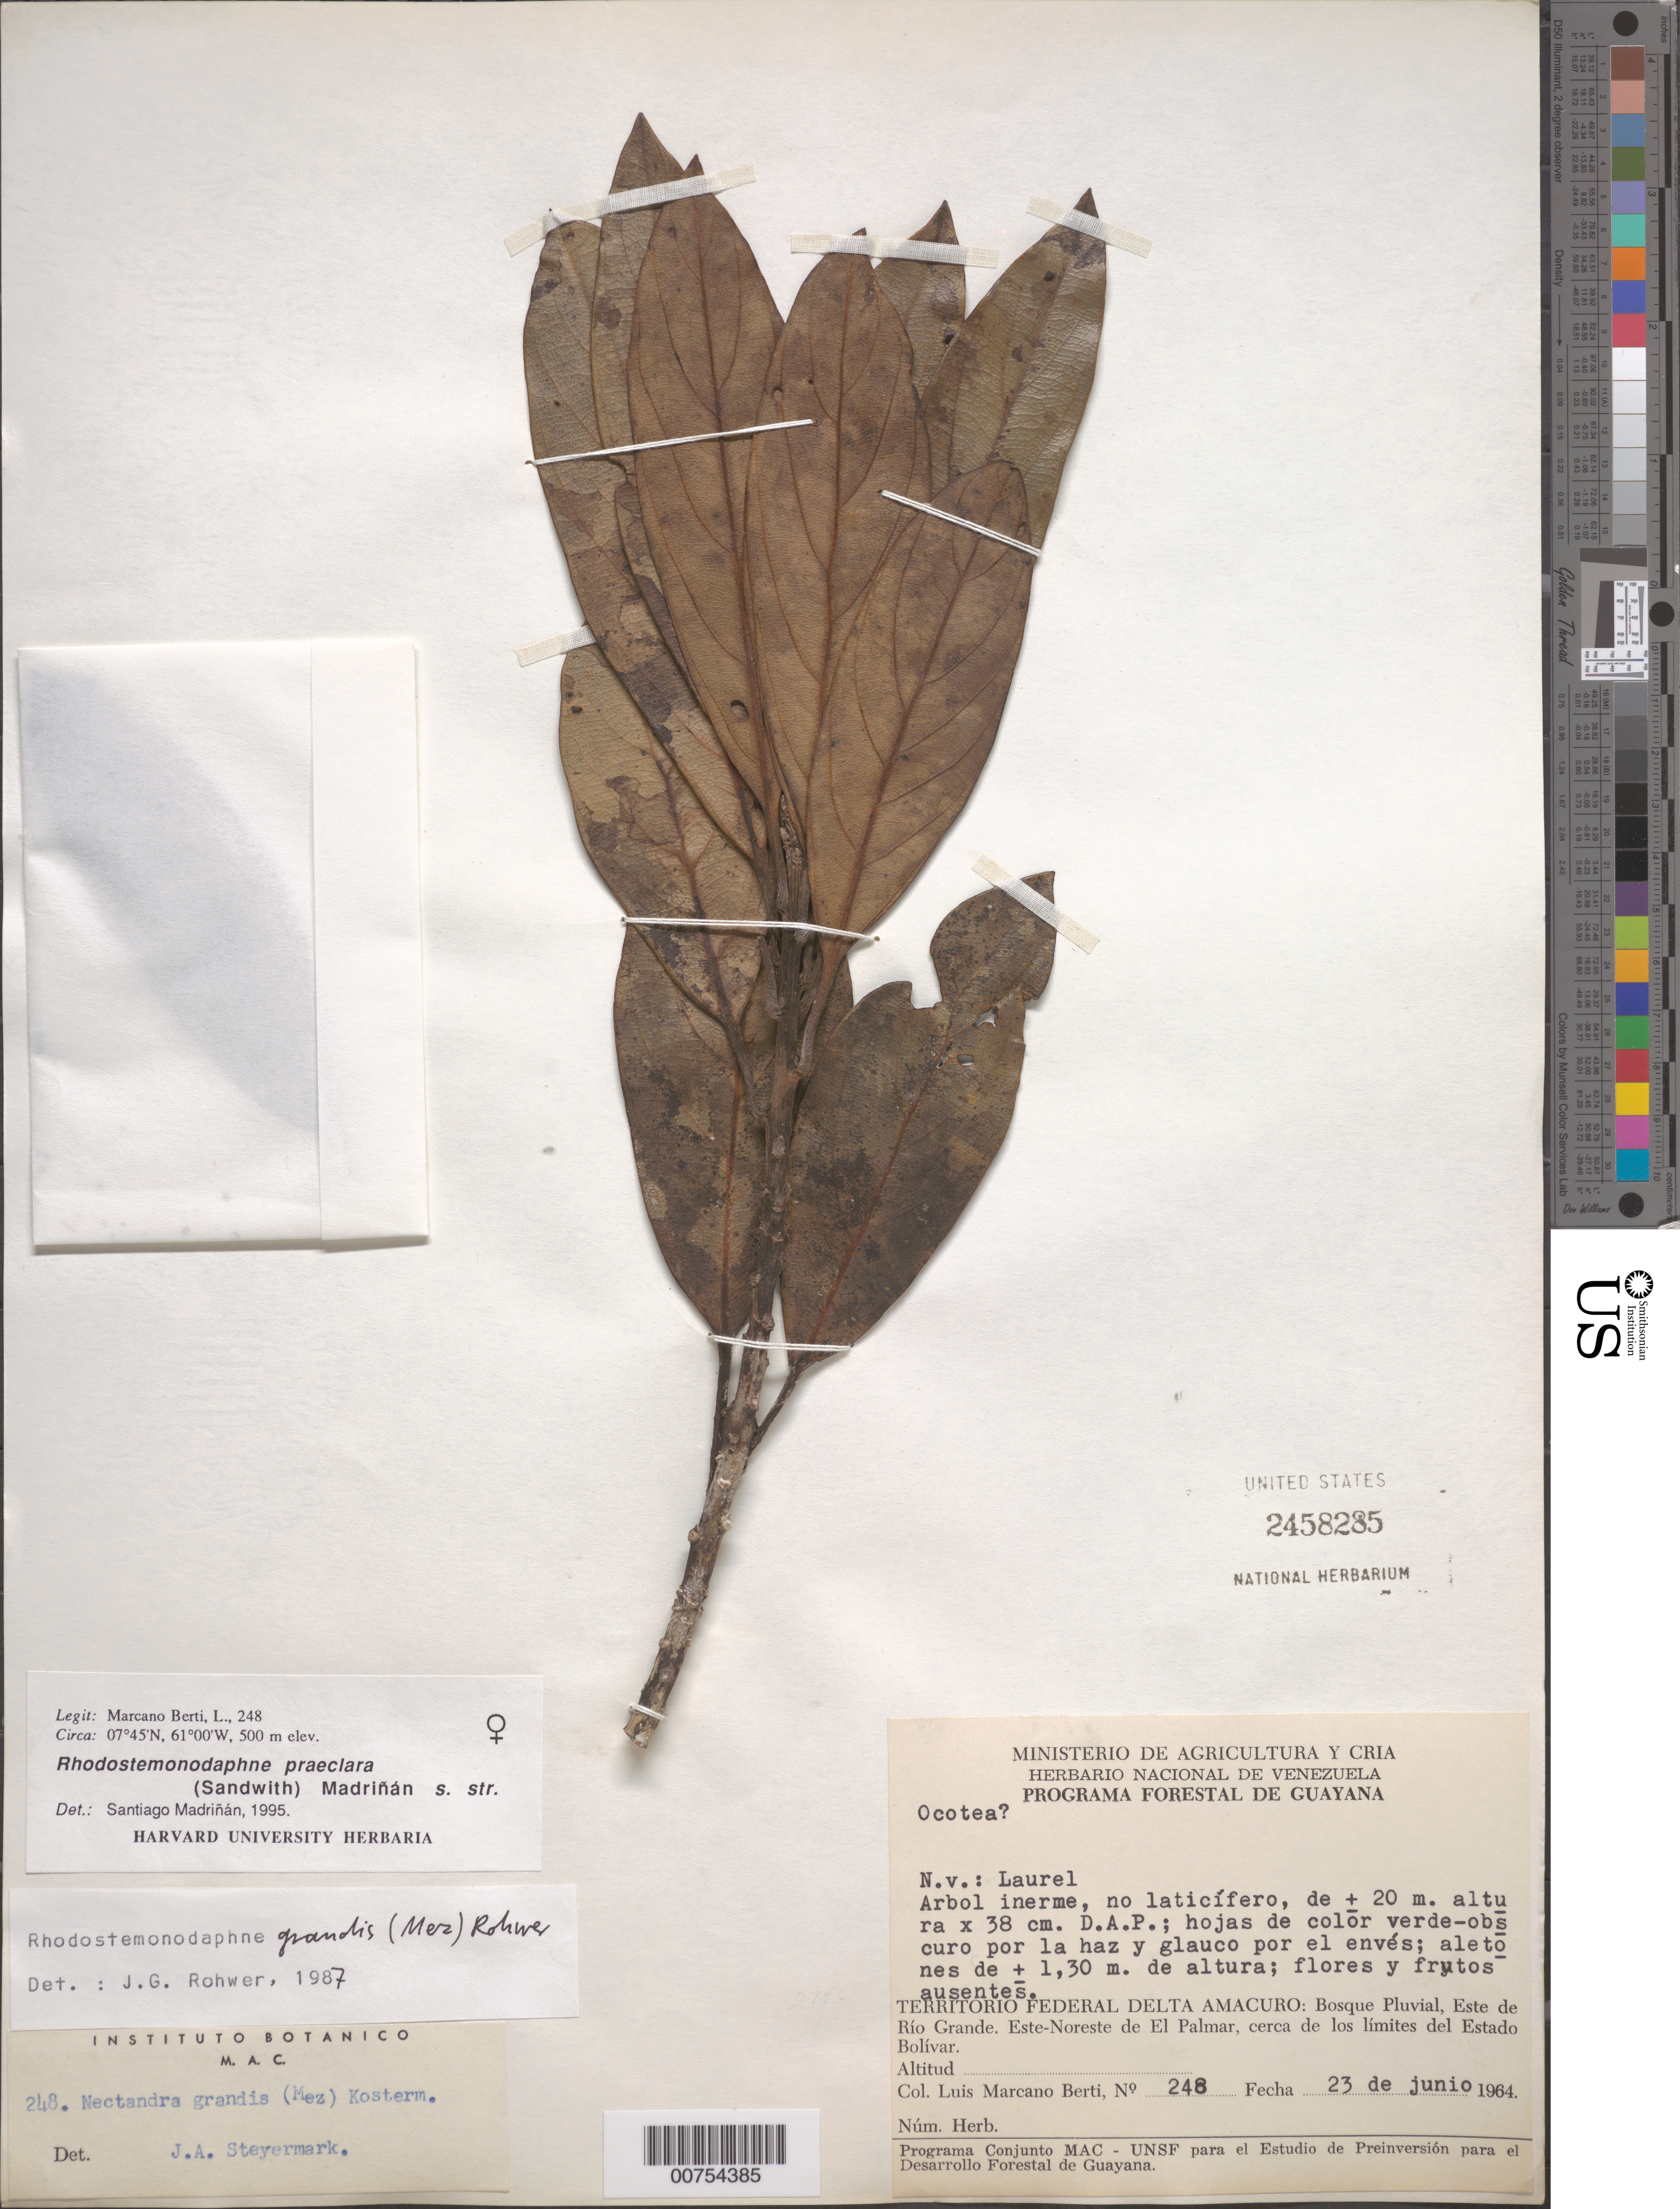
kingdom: Plantae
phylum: Tracheophyta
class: Magnoliopsida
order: Laurales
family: Lauraceae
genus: Rhodostemonodaphne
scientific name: Rhodostemonodaphne praeclara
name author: (Sandwith) Madriñán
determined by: Madriñán, S.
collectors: L. Marcano-Berti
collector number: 248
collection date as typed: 23-Jun-64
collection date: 1964-06-23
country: Venezuela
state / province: Delta Amacuro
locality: Este de Río Grande, ENE de El Palmar, cerca de los limites del Estado Bolívar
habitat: Bosque pluvial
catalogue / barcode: US 2458285